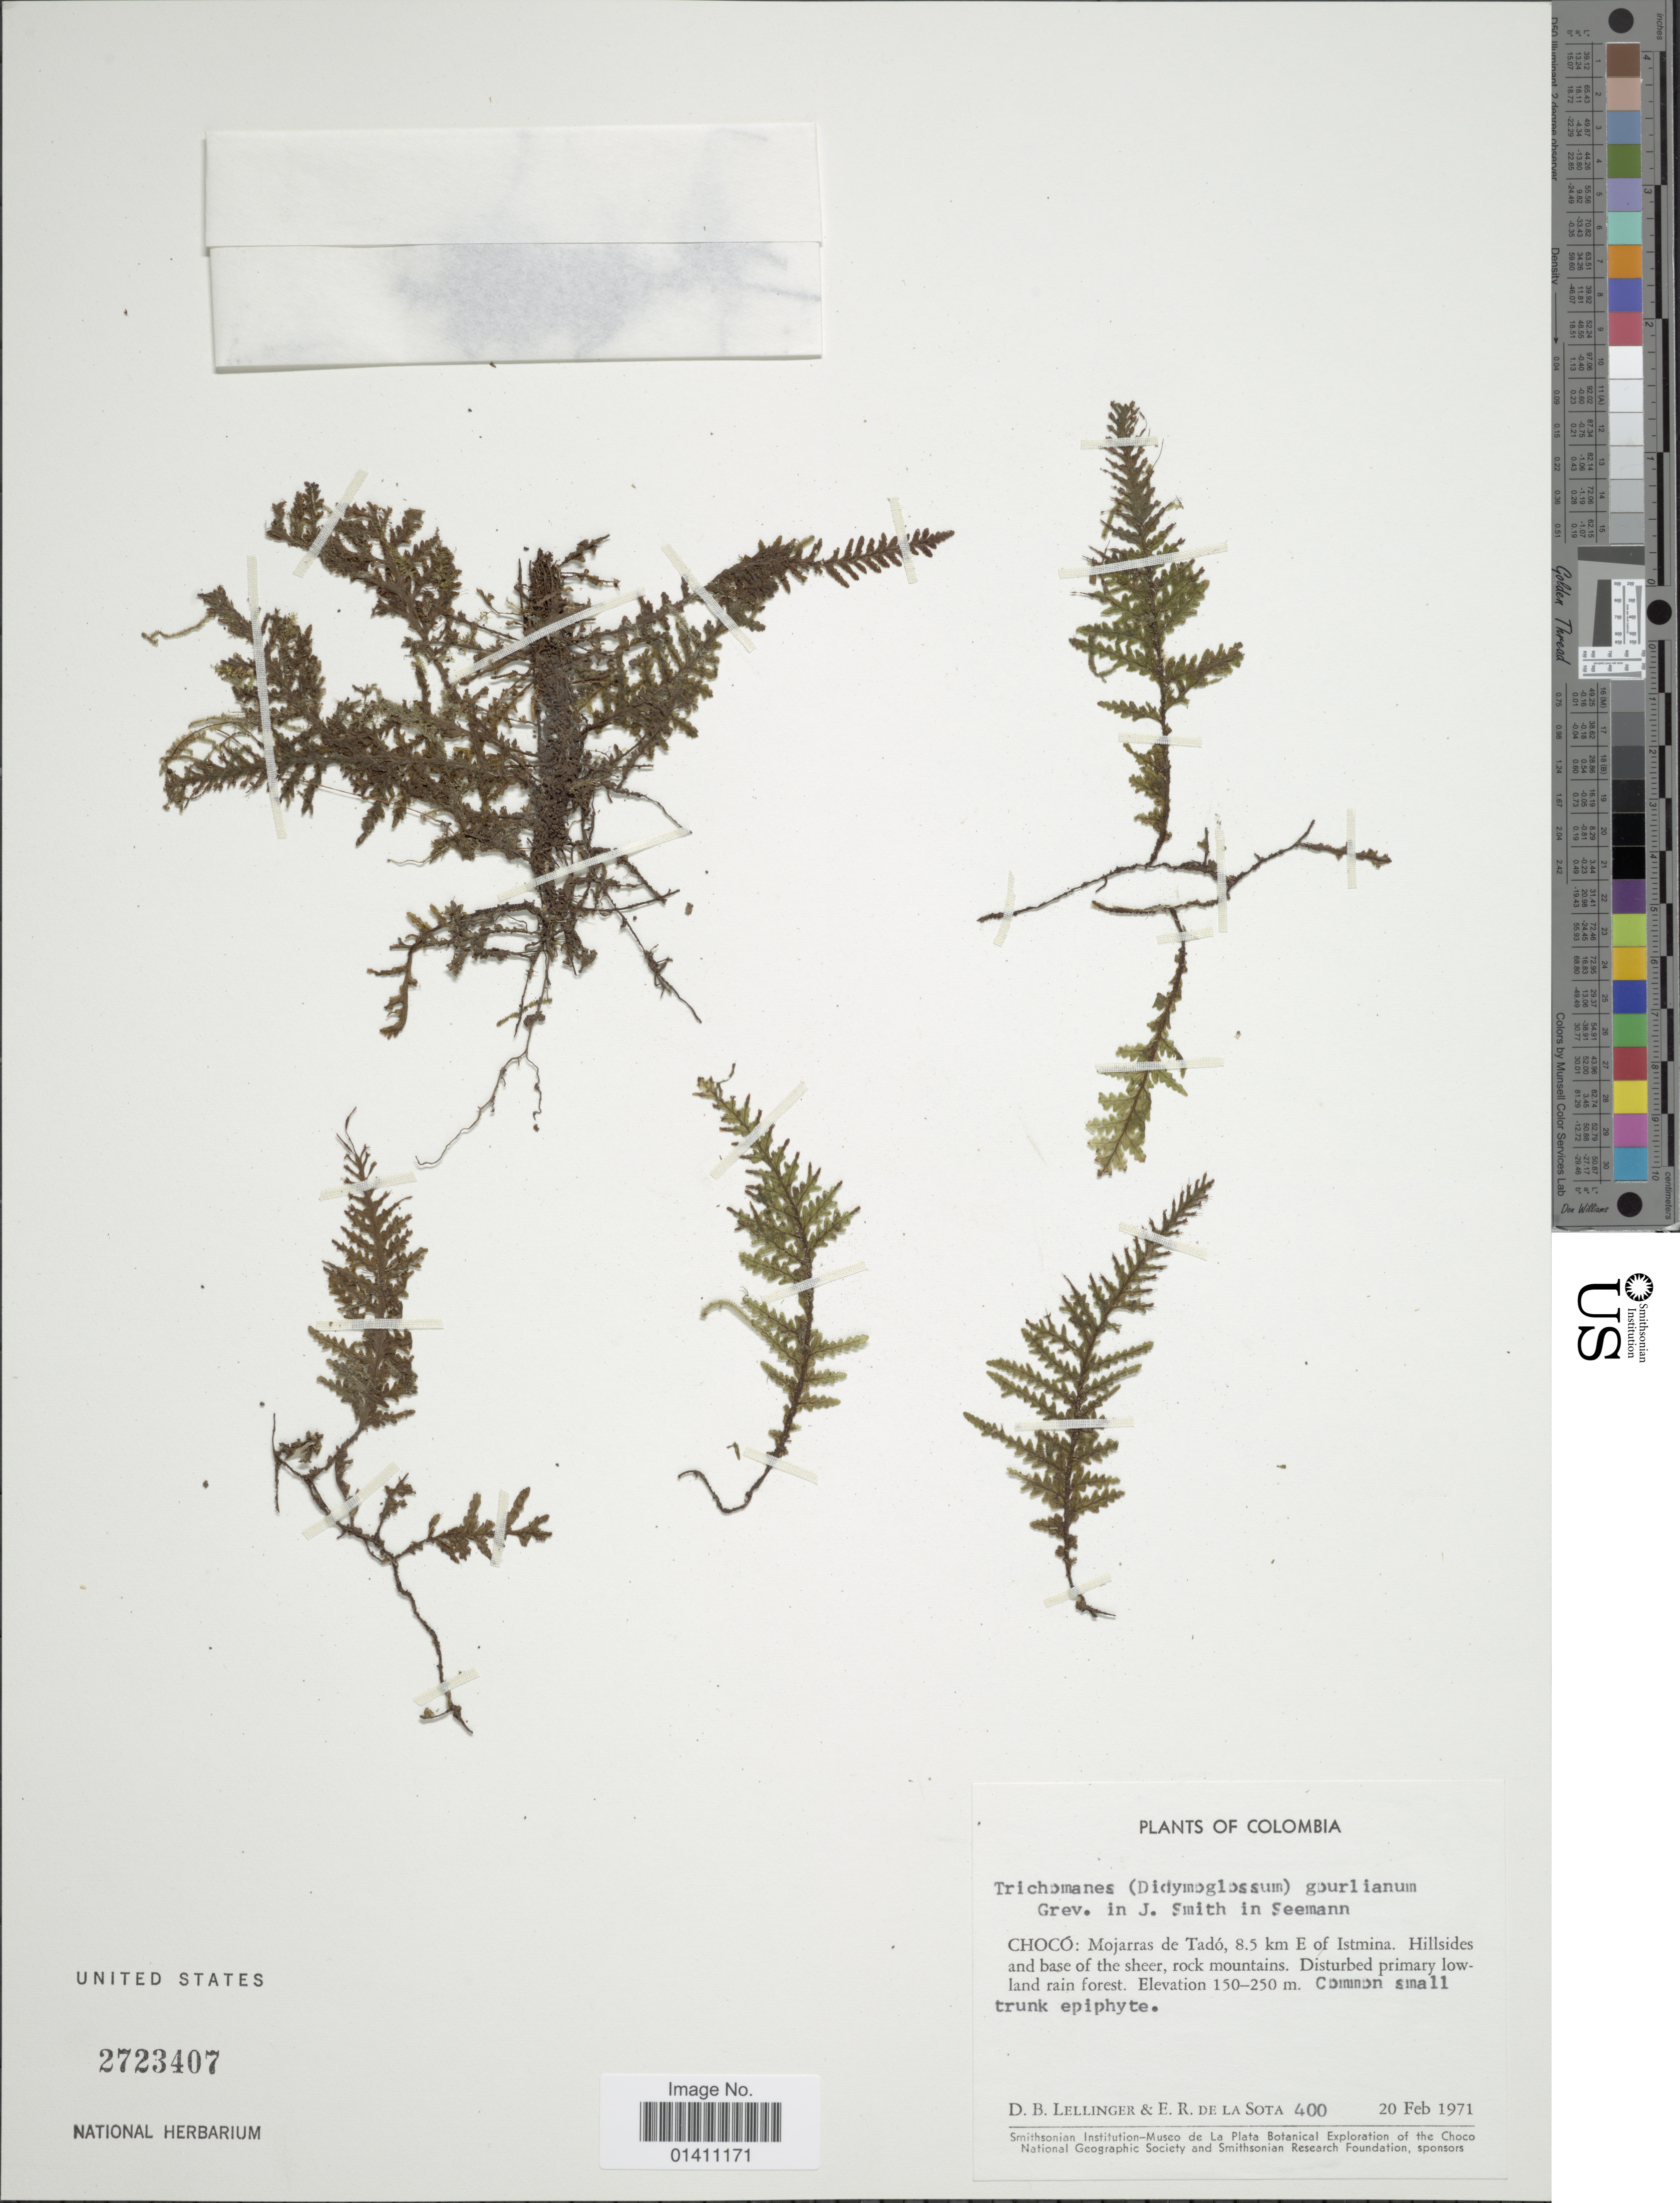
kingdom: Plantae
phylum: Tracheophyta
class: Polypodiopsida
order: Hymenophyllales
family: Hymenophyllaceae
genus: Didymoglossum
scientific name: Didymoglossum gourlianum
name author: (Grev. ex J. Sm.) Pic. Serm.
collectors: D. B. Lellinger & E. R. de la Sota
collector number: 400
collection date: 1971-02-20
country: Colombia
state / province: Chocó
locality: Mojarras de Tado, 8.5 km E of Istmina.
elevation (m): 150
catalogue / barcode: US 2723407